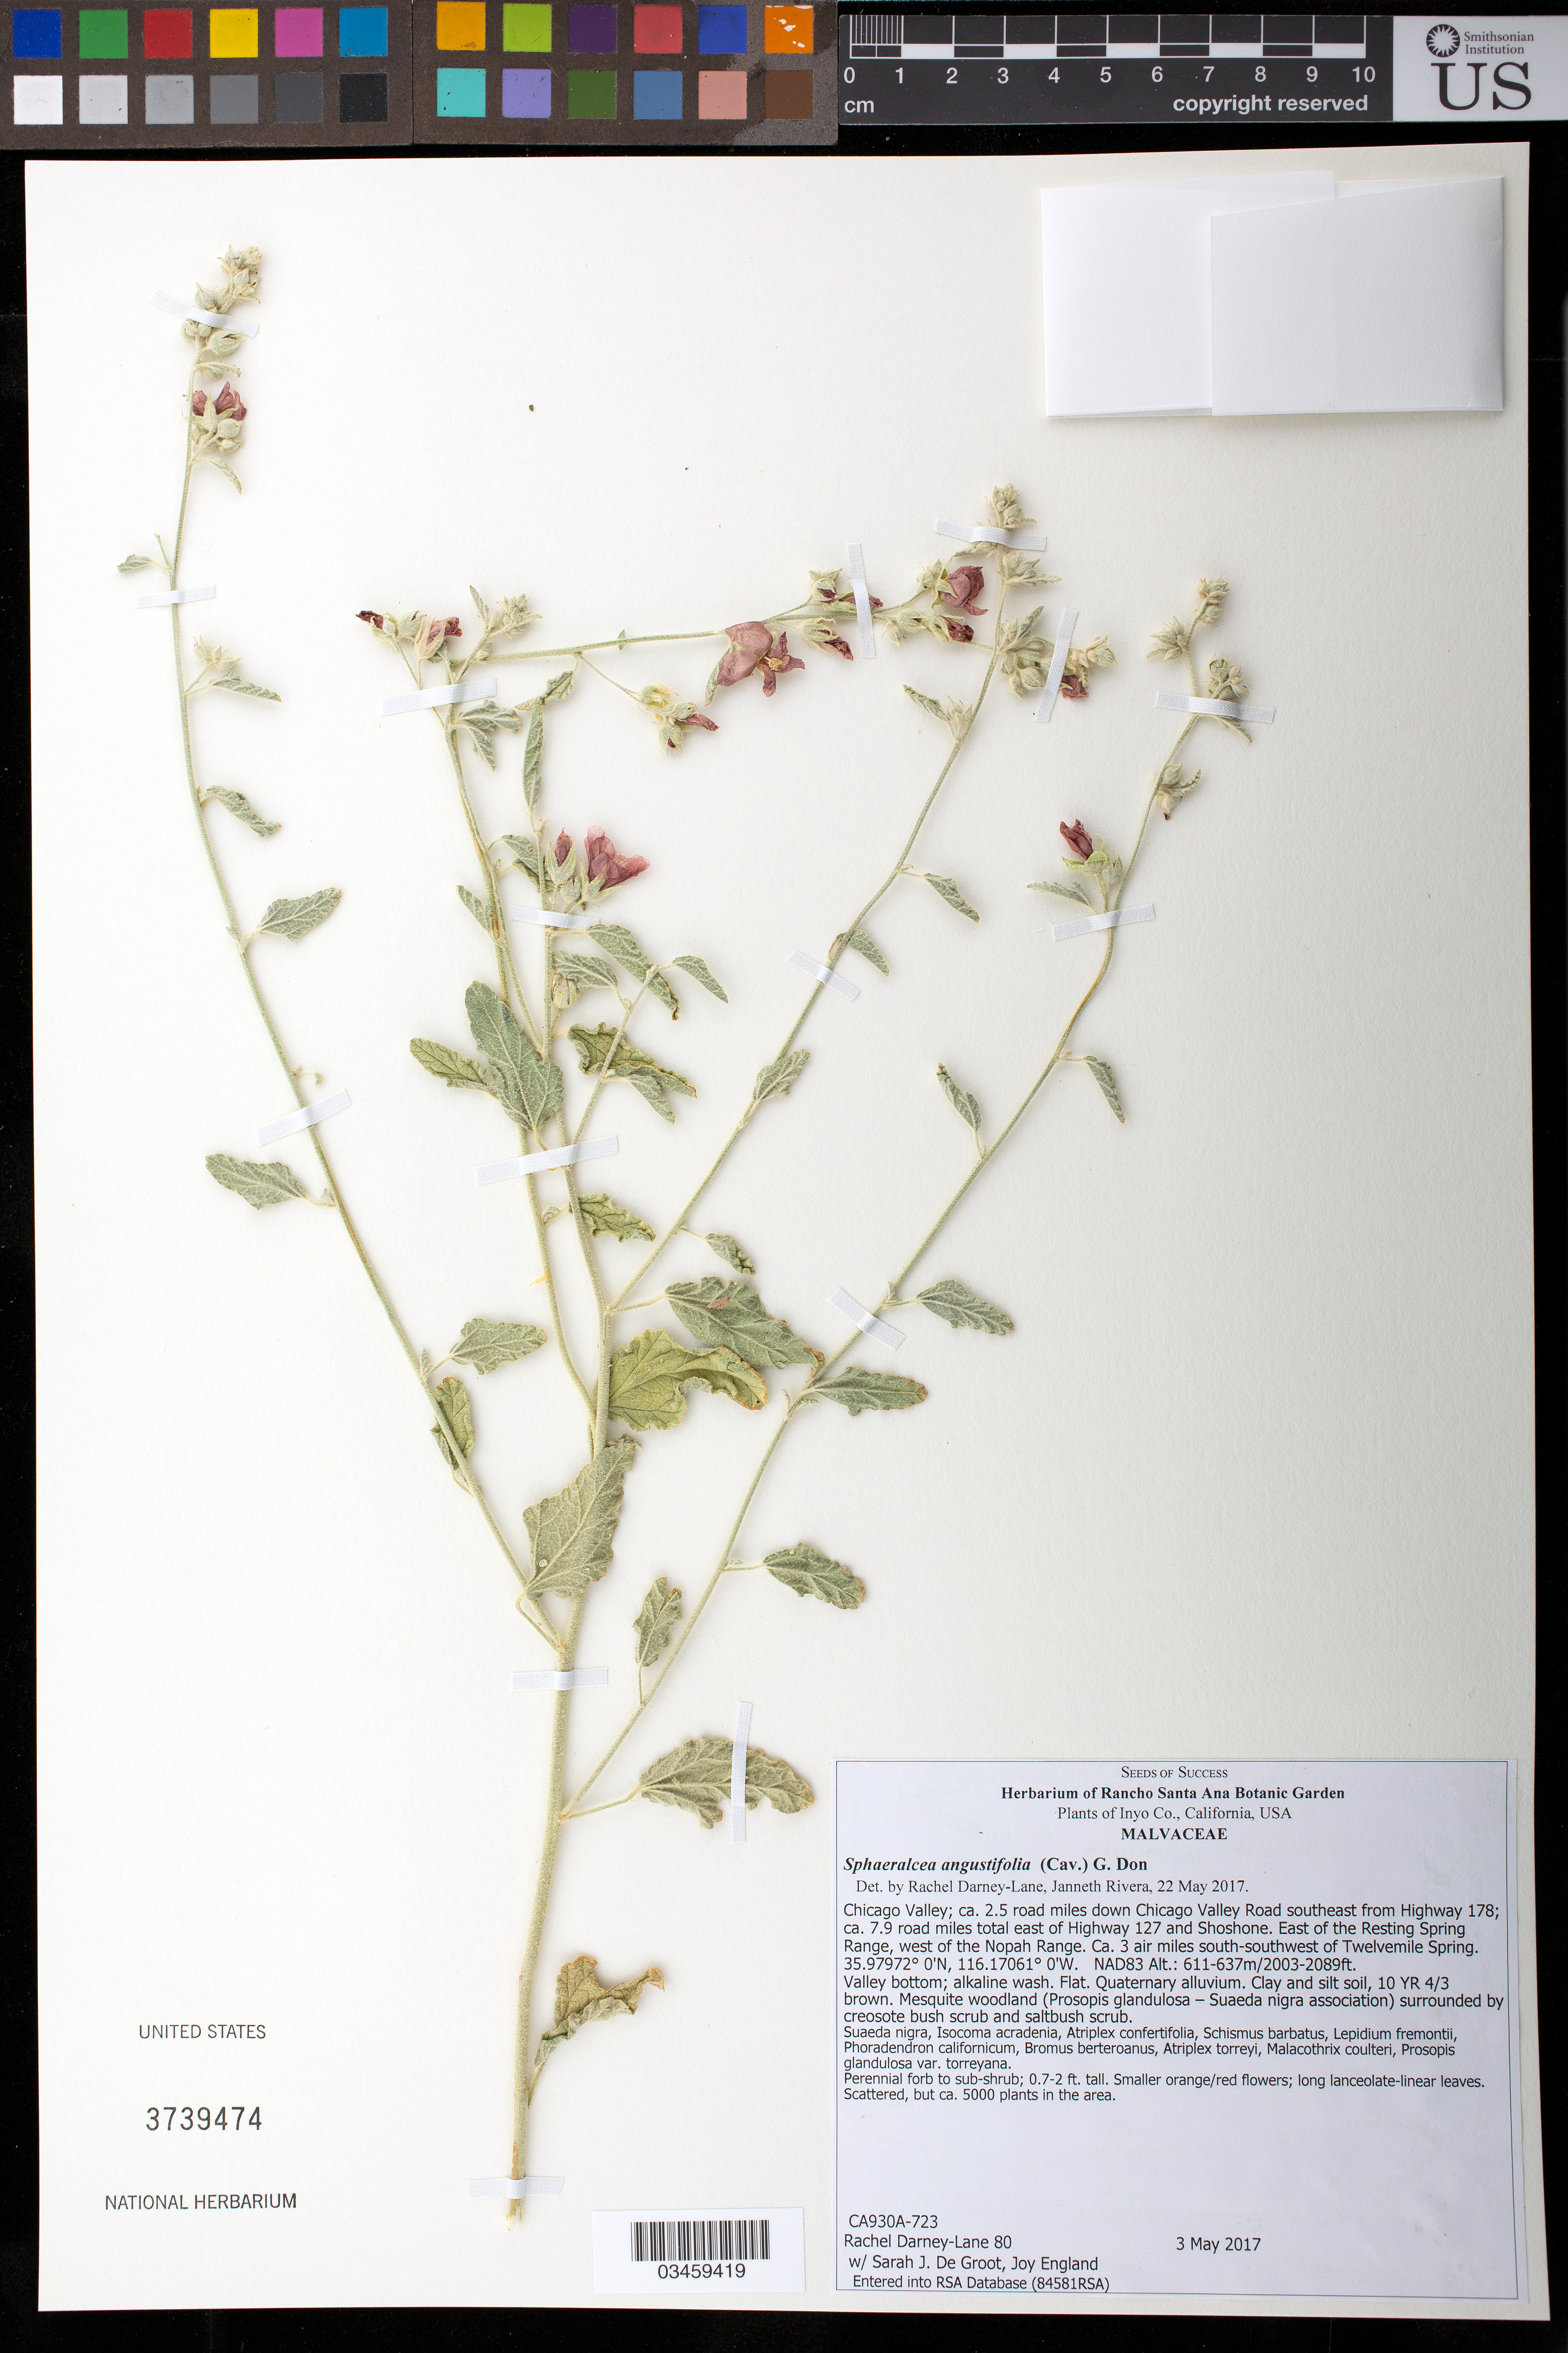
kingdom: Plantae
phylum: Tracheophyta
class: Magnoliopsida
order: Malvales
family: Malvaceae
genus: Sphaeralcea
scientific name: Sphaeralcea angustifolia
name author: (Cav.) G. Don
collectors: R. Darney-Lane, S. De Groot & J. England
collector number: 80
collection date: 2017-05-03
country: United States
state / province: California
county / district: Inyo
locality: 2.5 road mi. down Chicago Valley Rd SE from Hwy 178, 7.9 road mi E of Hwy 127 and Shoshone, E of the Resting Spring Range, west of the Nopah Range, 3 air mi SSW of Twelvemile Spring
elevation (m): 611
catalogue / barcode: US 3739474